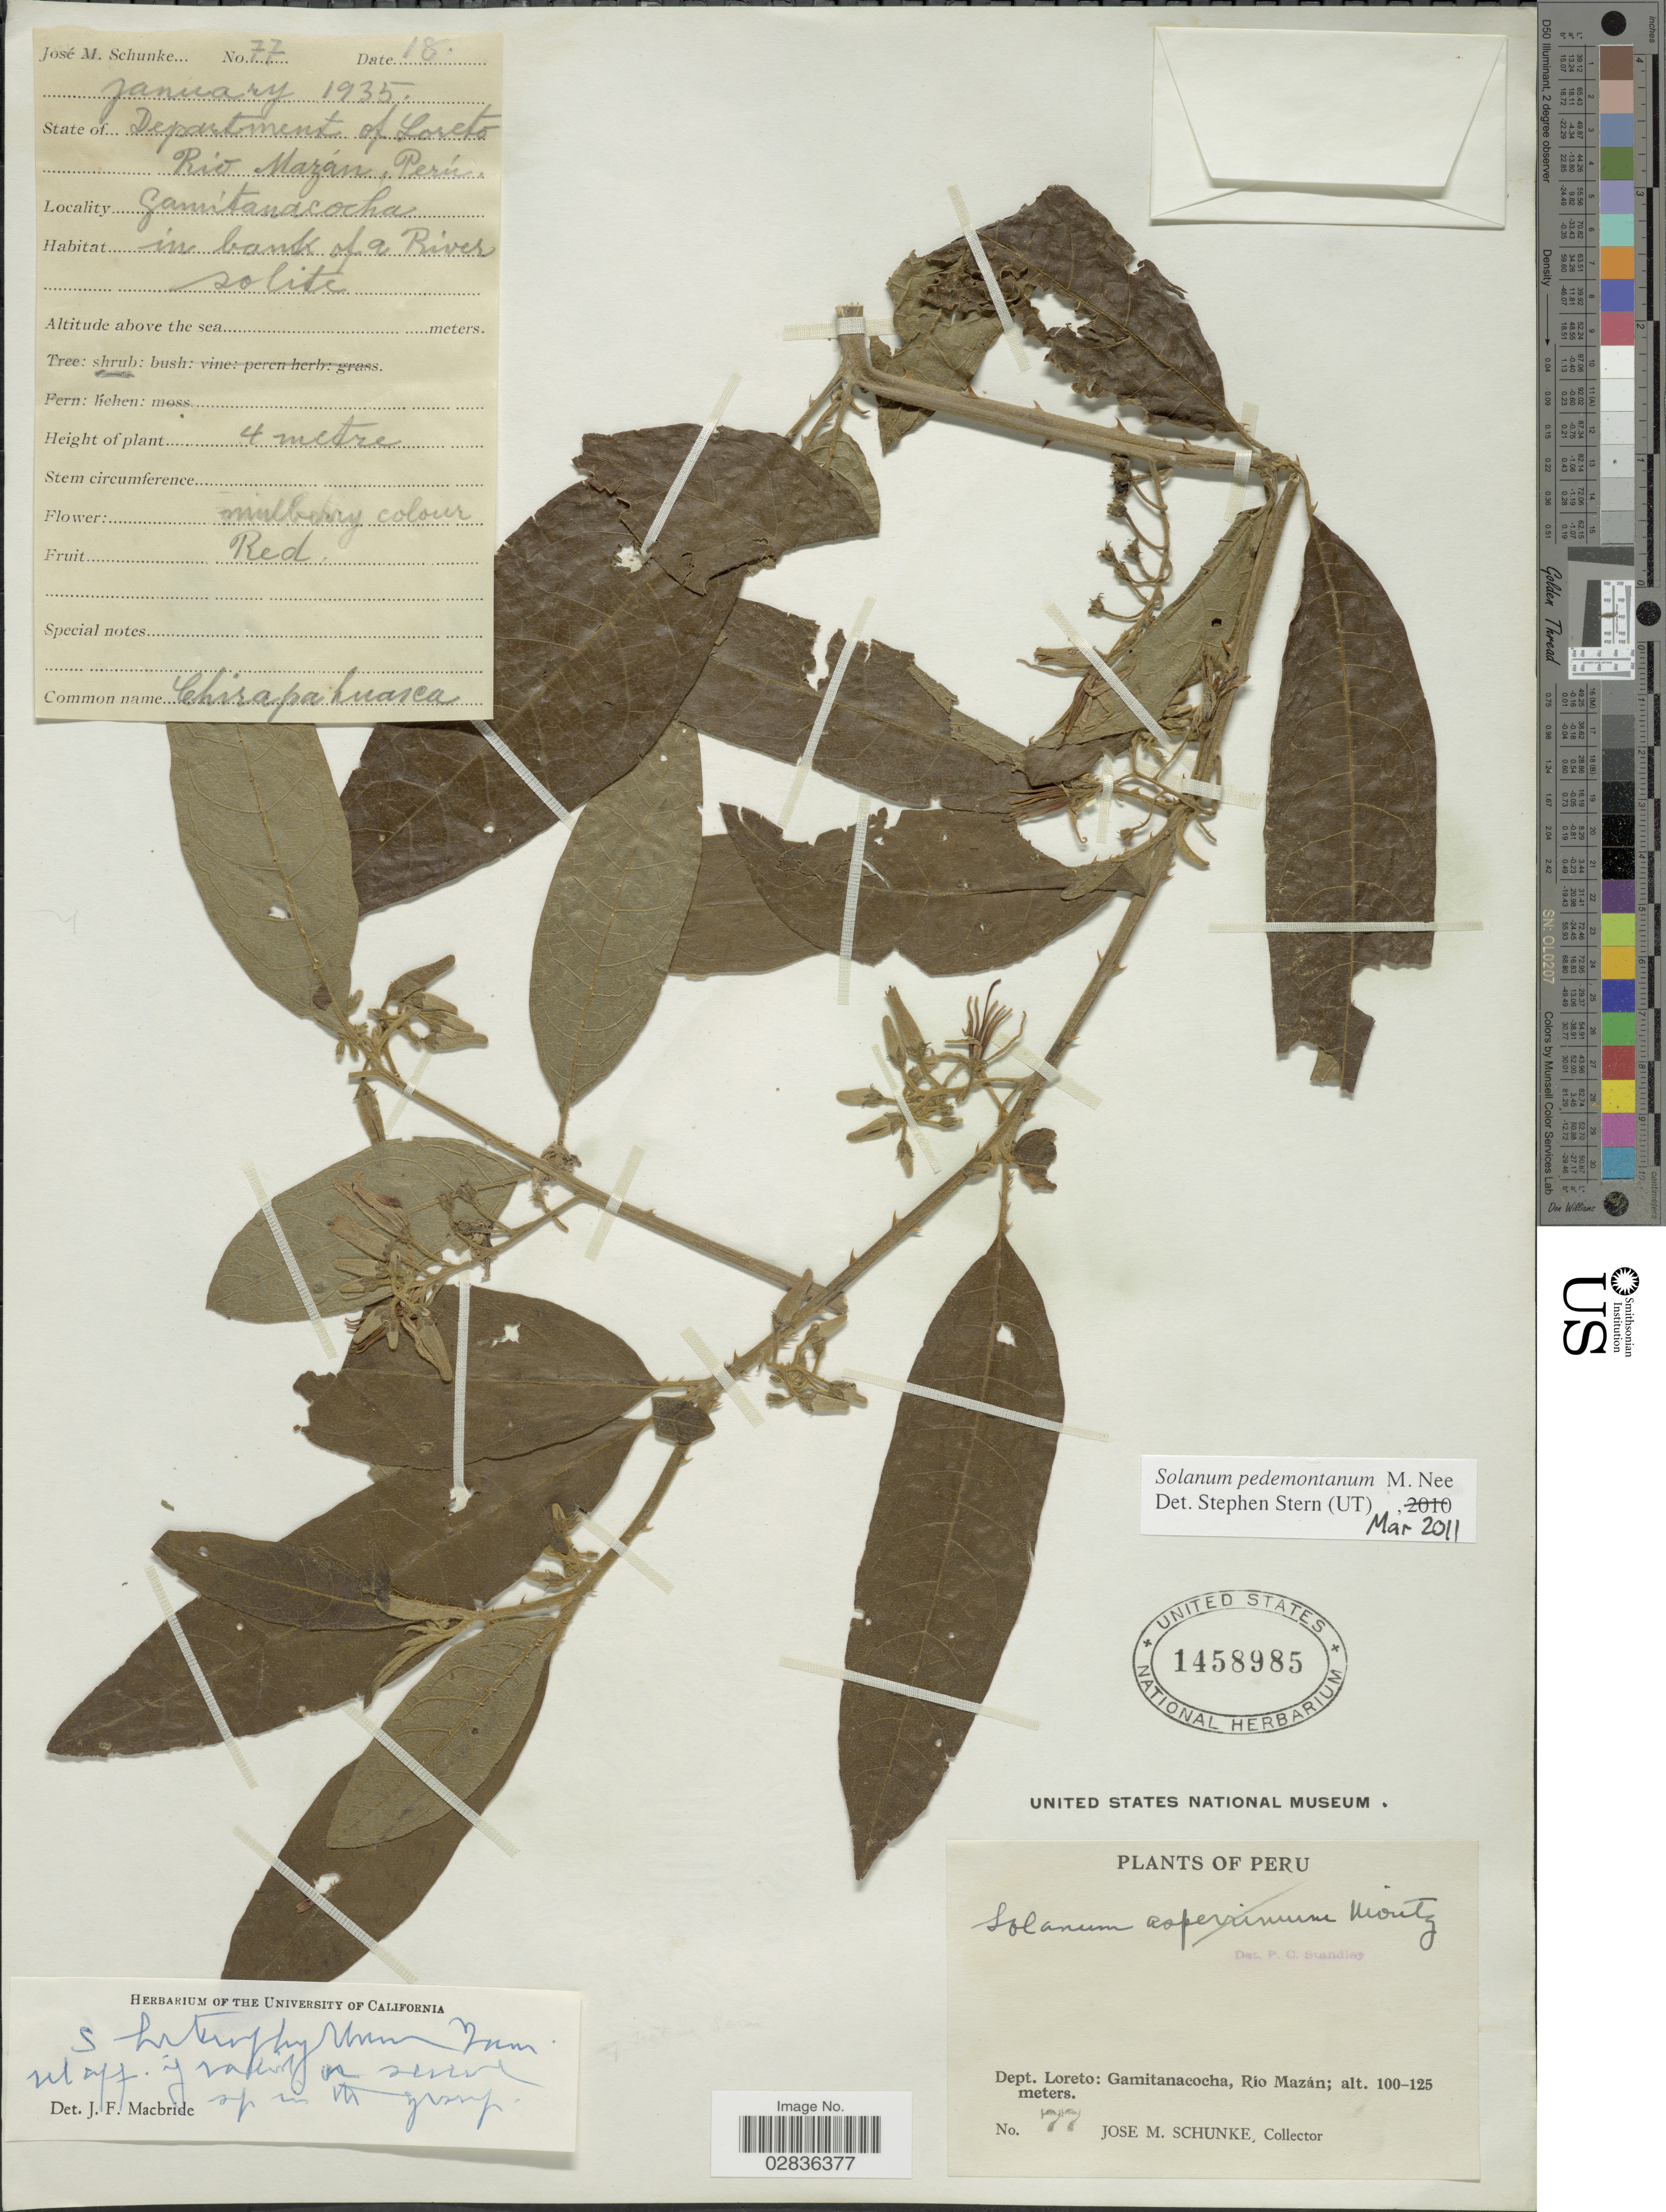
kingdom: Plantae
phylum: Tracheophyta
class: Magnoliopsida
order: Solanales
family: Solanaceae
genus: Solanum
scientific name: Solanum pedemontanum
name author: M. Nee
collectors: J. M. Schunke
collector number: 77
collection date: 1935-01-18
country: Peru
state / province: Loreto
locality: Dept. Loreto: Gamitanacocha, Río Mazán.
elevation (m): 100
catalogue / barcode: US 1458985